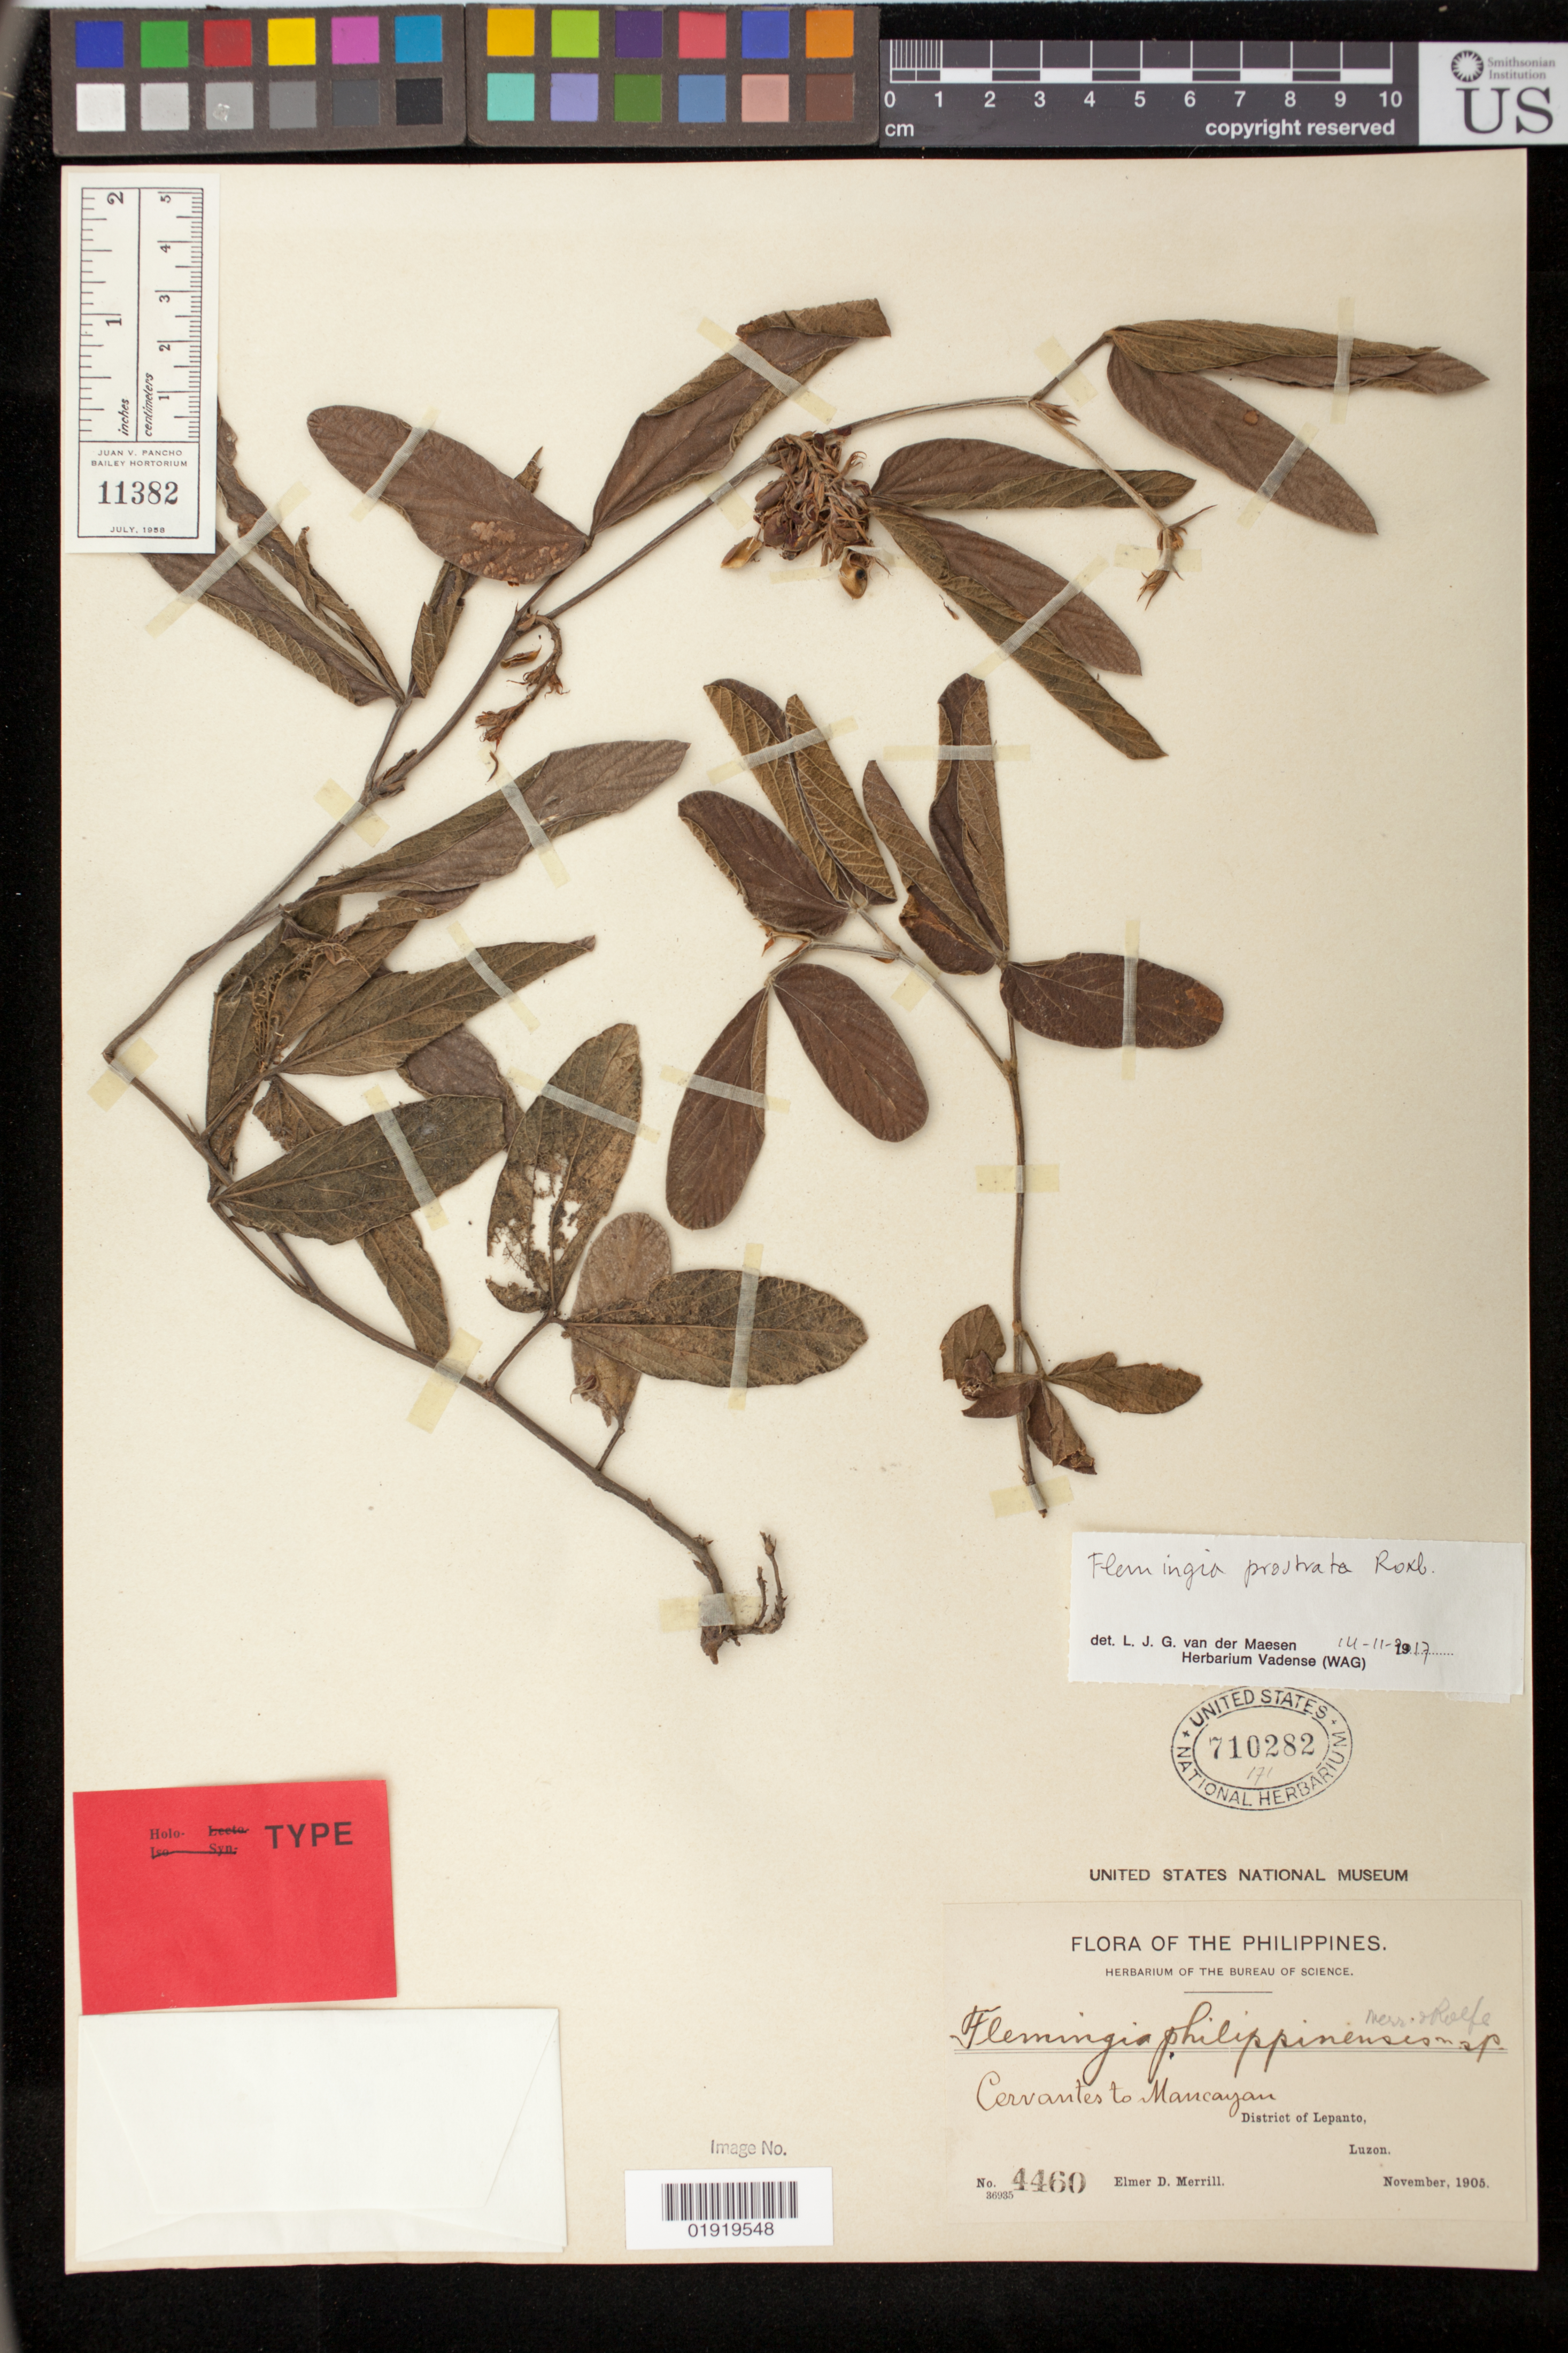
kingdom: Plantae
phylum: Tracheophyta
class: Magnoliopsida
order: Fabales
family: Fabaceae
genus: Flemingia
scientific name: Flemingia philippinensis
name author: Merr. & Rolfe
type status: Isotype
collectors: E. D. Merrill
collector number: Bur. Sci. 4460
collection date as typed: Nov 1905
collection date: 1905-11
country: Philippines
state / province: Ilocos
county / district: Ilocos Sur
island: Luzon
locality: Cervantes to Mancayan, District of Lepanto, Luzon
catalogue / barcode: US 710282